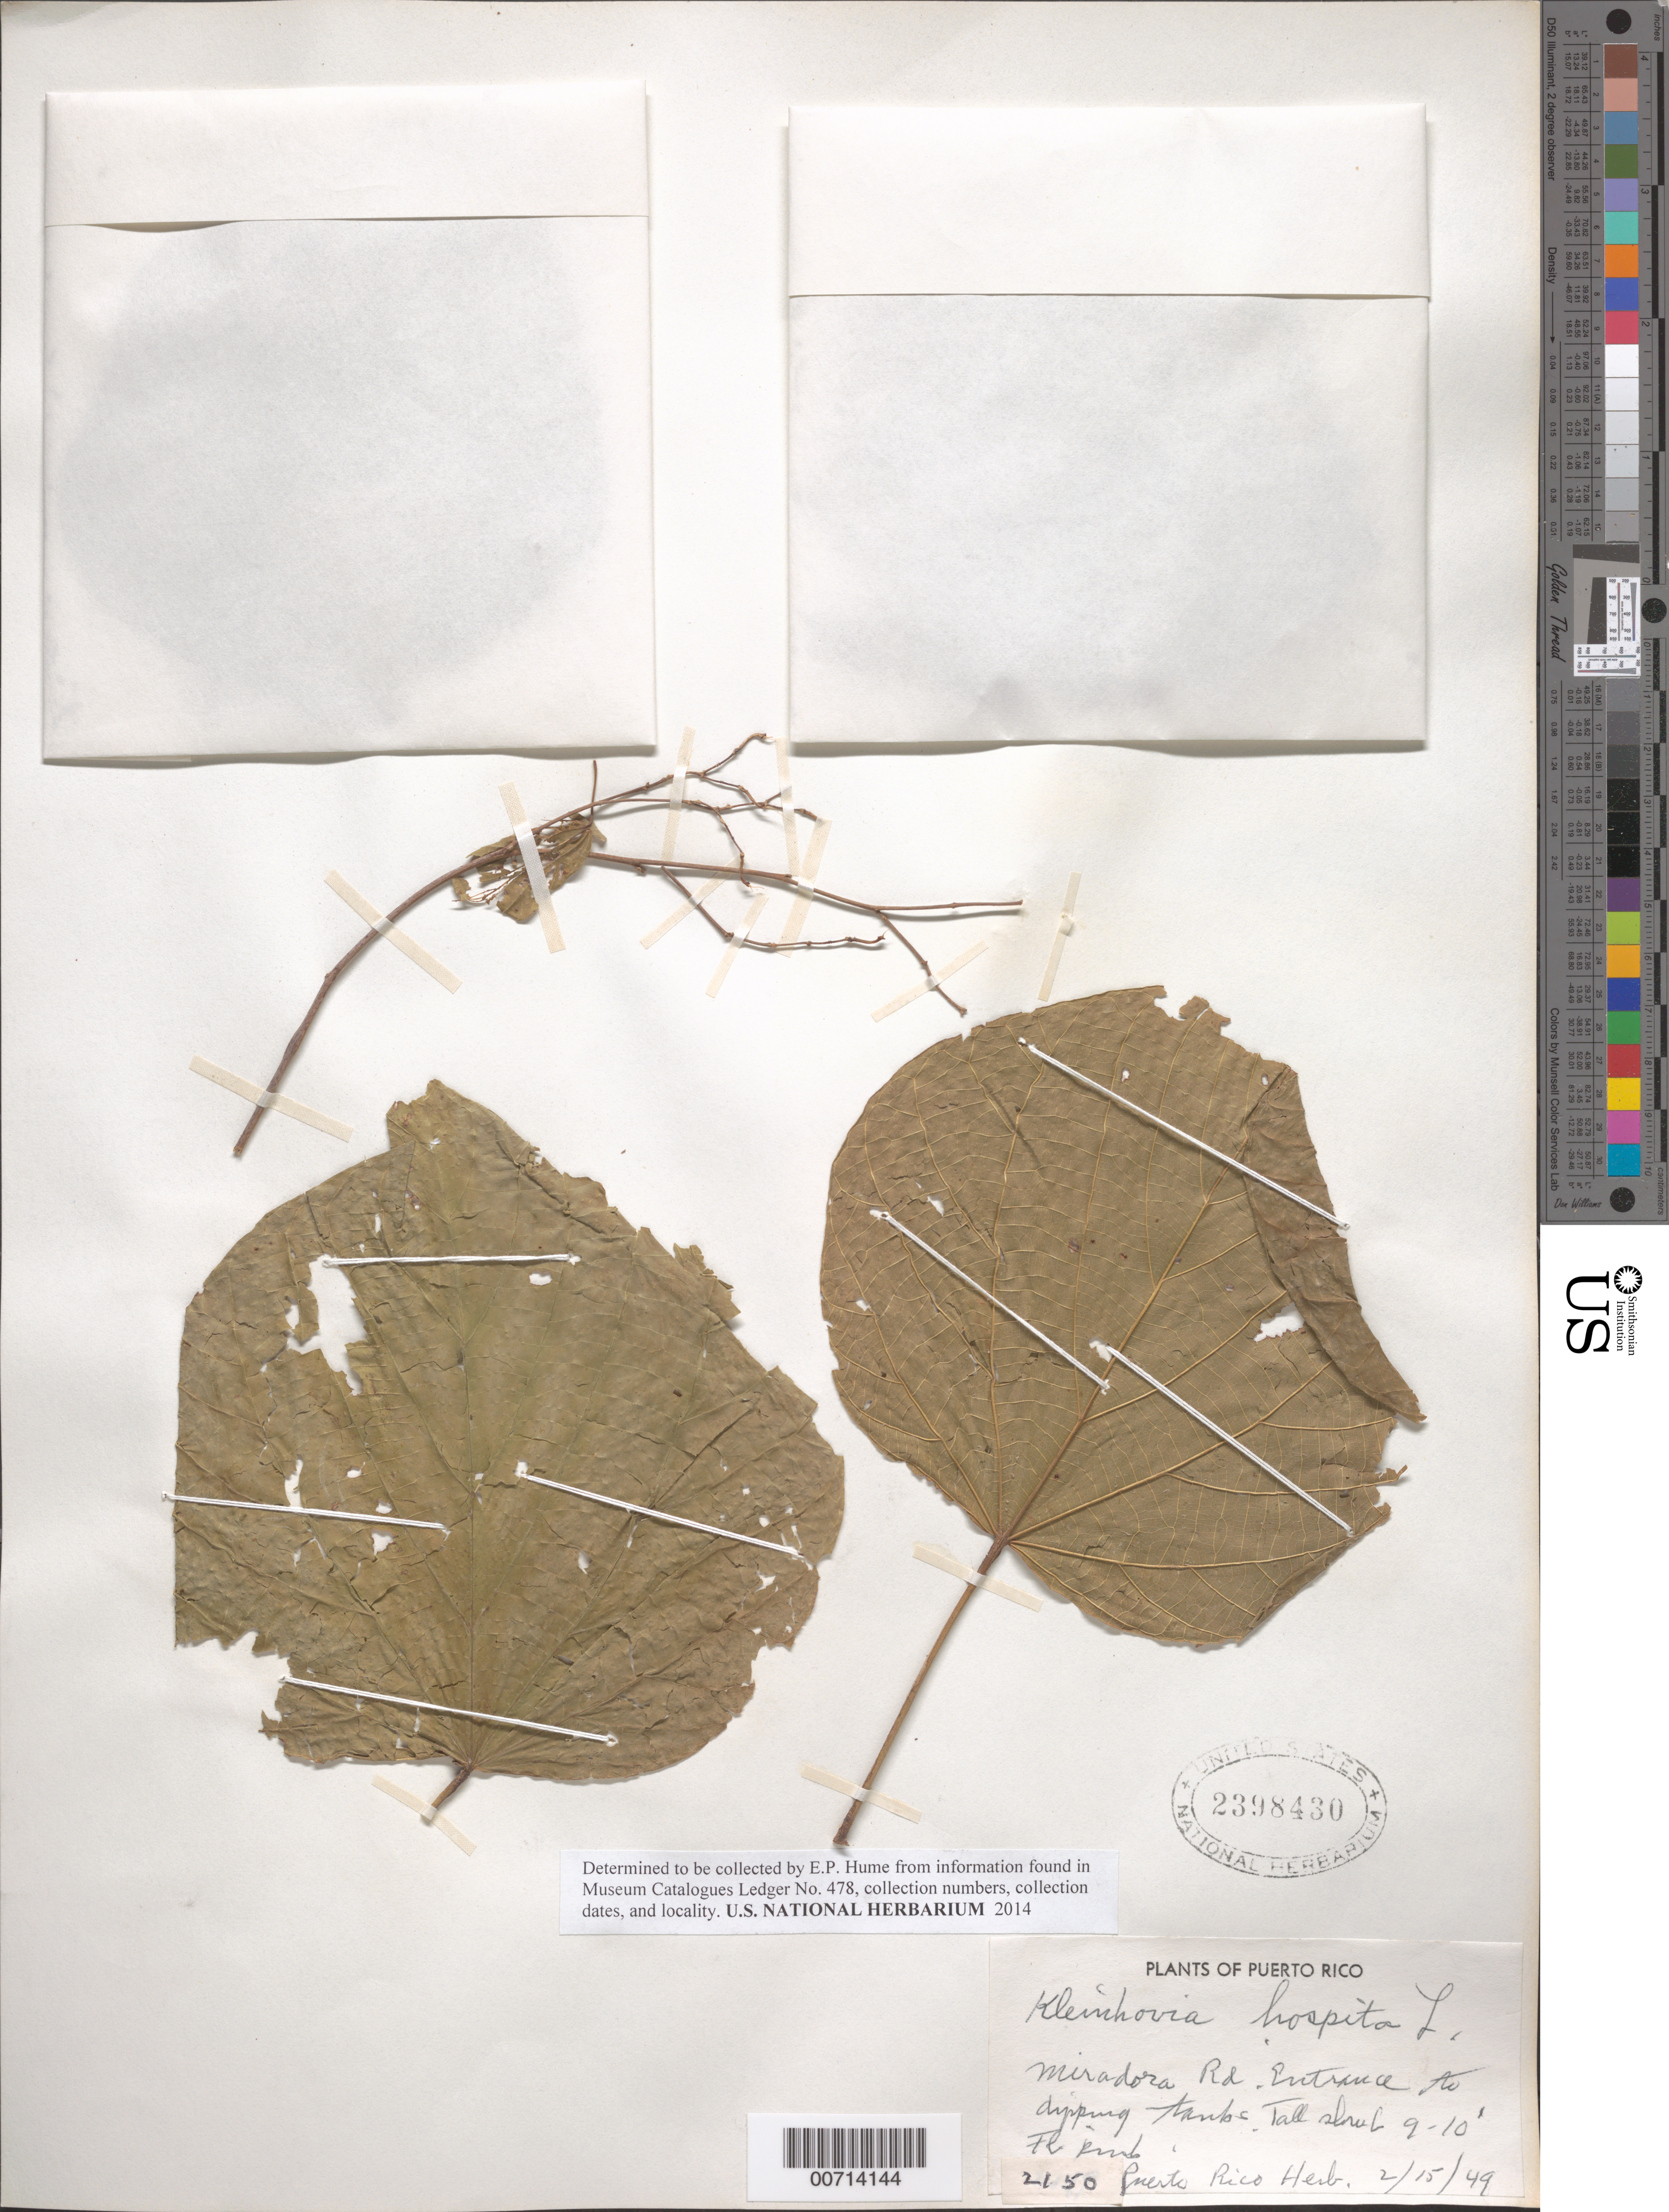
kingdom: Plantae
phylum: Tracheophyta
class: Magnoliopsida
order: Malvales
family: Malvaceae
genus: Kleinhovia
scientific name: Kleinhovia hospita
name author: L.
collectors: E. P. Hume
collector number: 2150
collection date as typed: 21 Feb 1949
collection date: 1949-02-21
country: Puerto Rico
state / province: Mayagüez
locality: Mirador Road, entrance to dipping tanks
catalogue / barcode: US 2398430